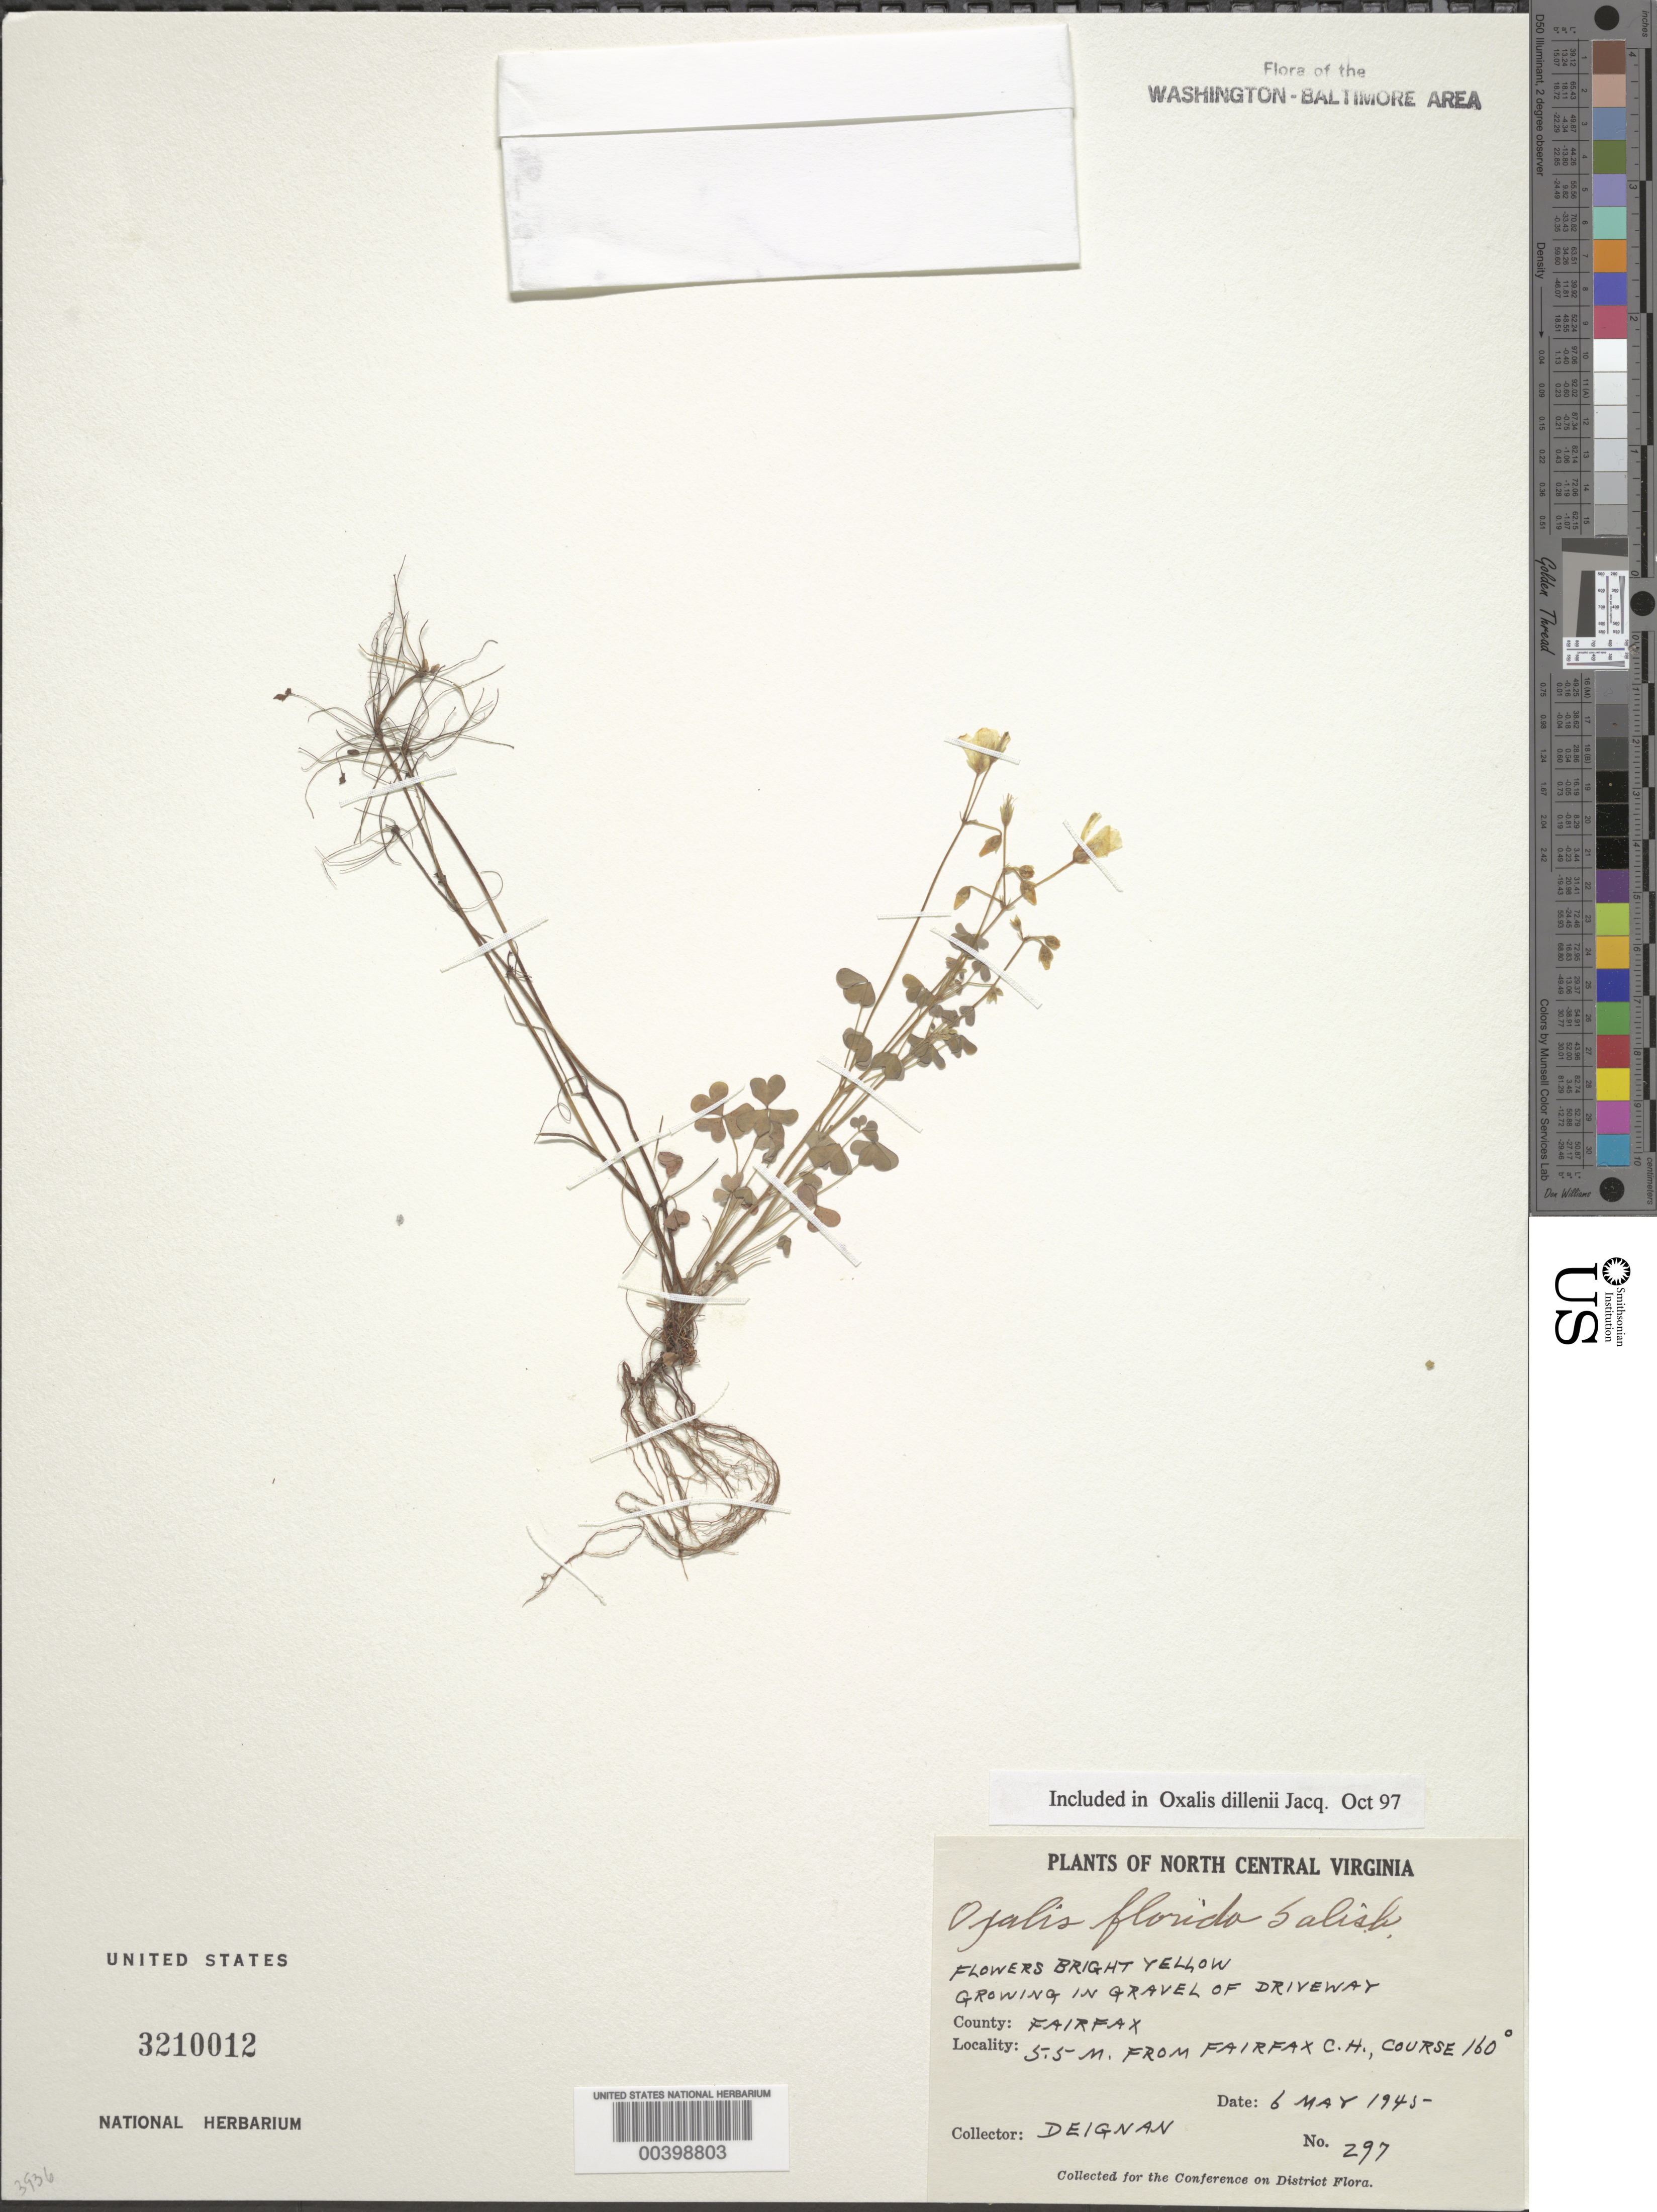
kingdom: Plantae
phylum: Tracheophyta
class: Magnoliopsida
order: Oxalidales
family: Oxalidaceae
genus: Oxalis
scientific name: Oxalis dillenii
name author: Jacq.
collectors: H. Deignan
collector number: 297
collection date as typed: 06 May 1945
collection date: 1945-05-06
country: United States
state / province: Virginia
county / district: Fairfax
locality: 5.5 Mi from Fairfax County Court House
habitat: Growing in gravel of driveway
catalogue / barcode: US 3210012